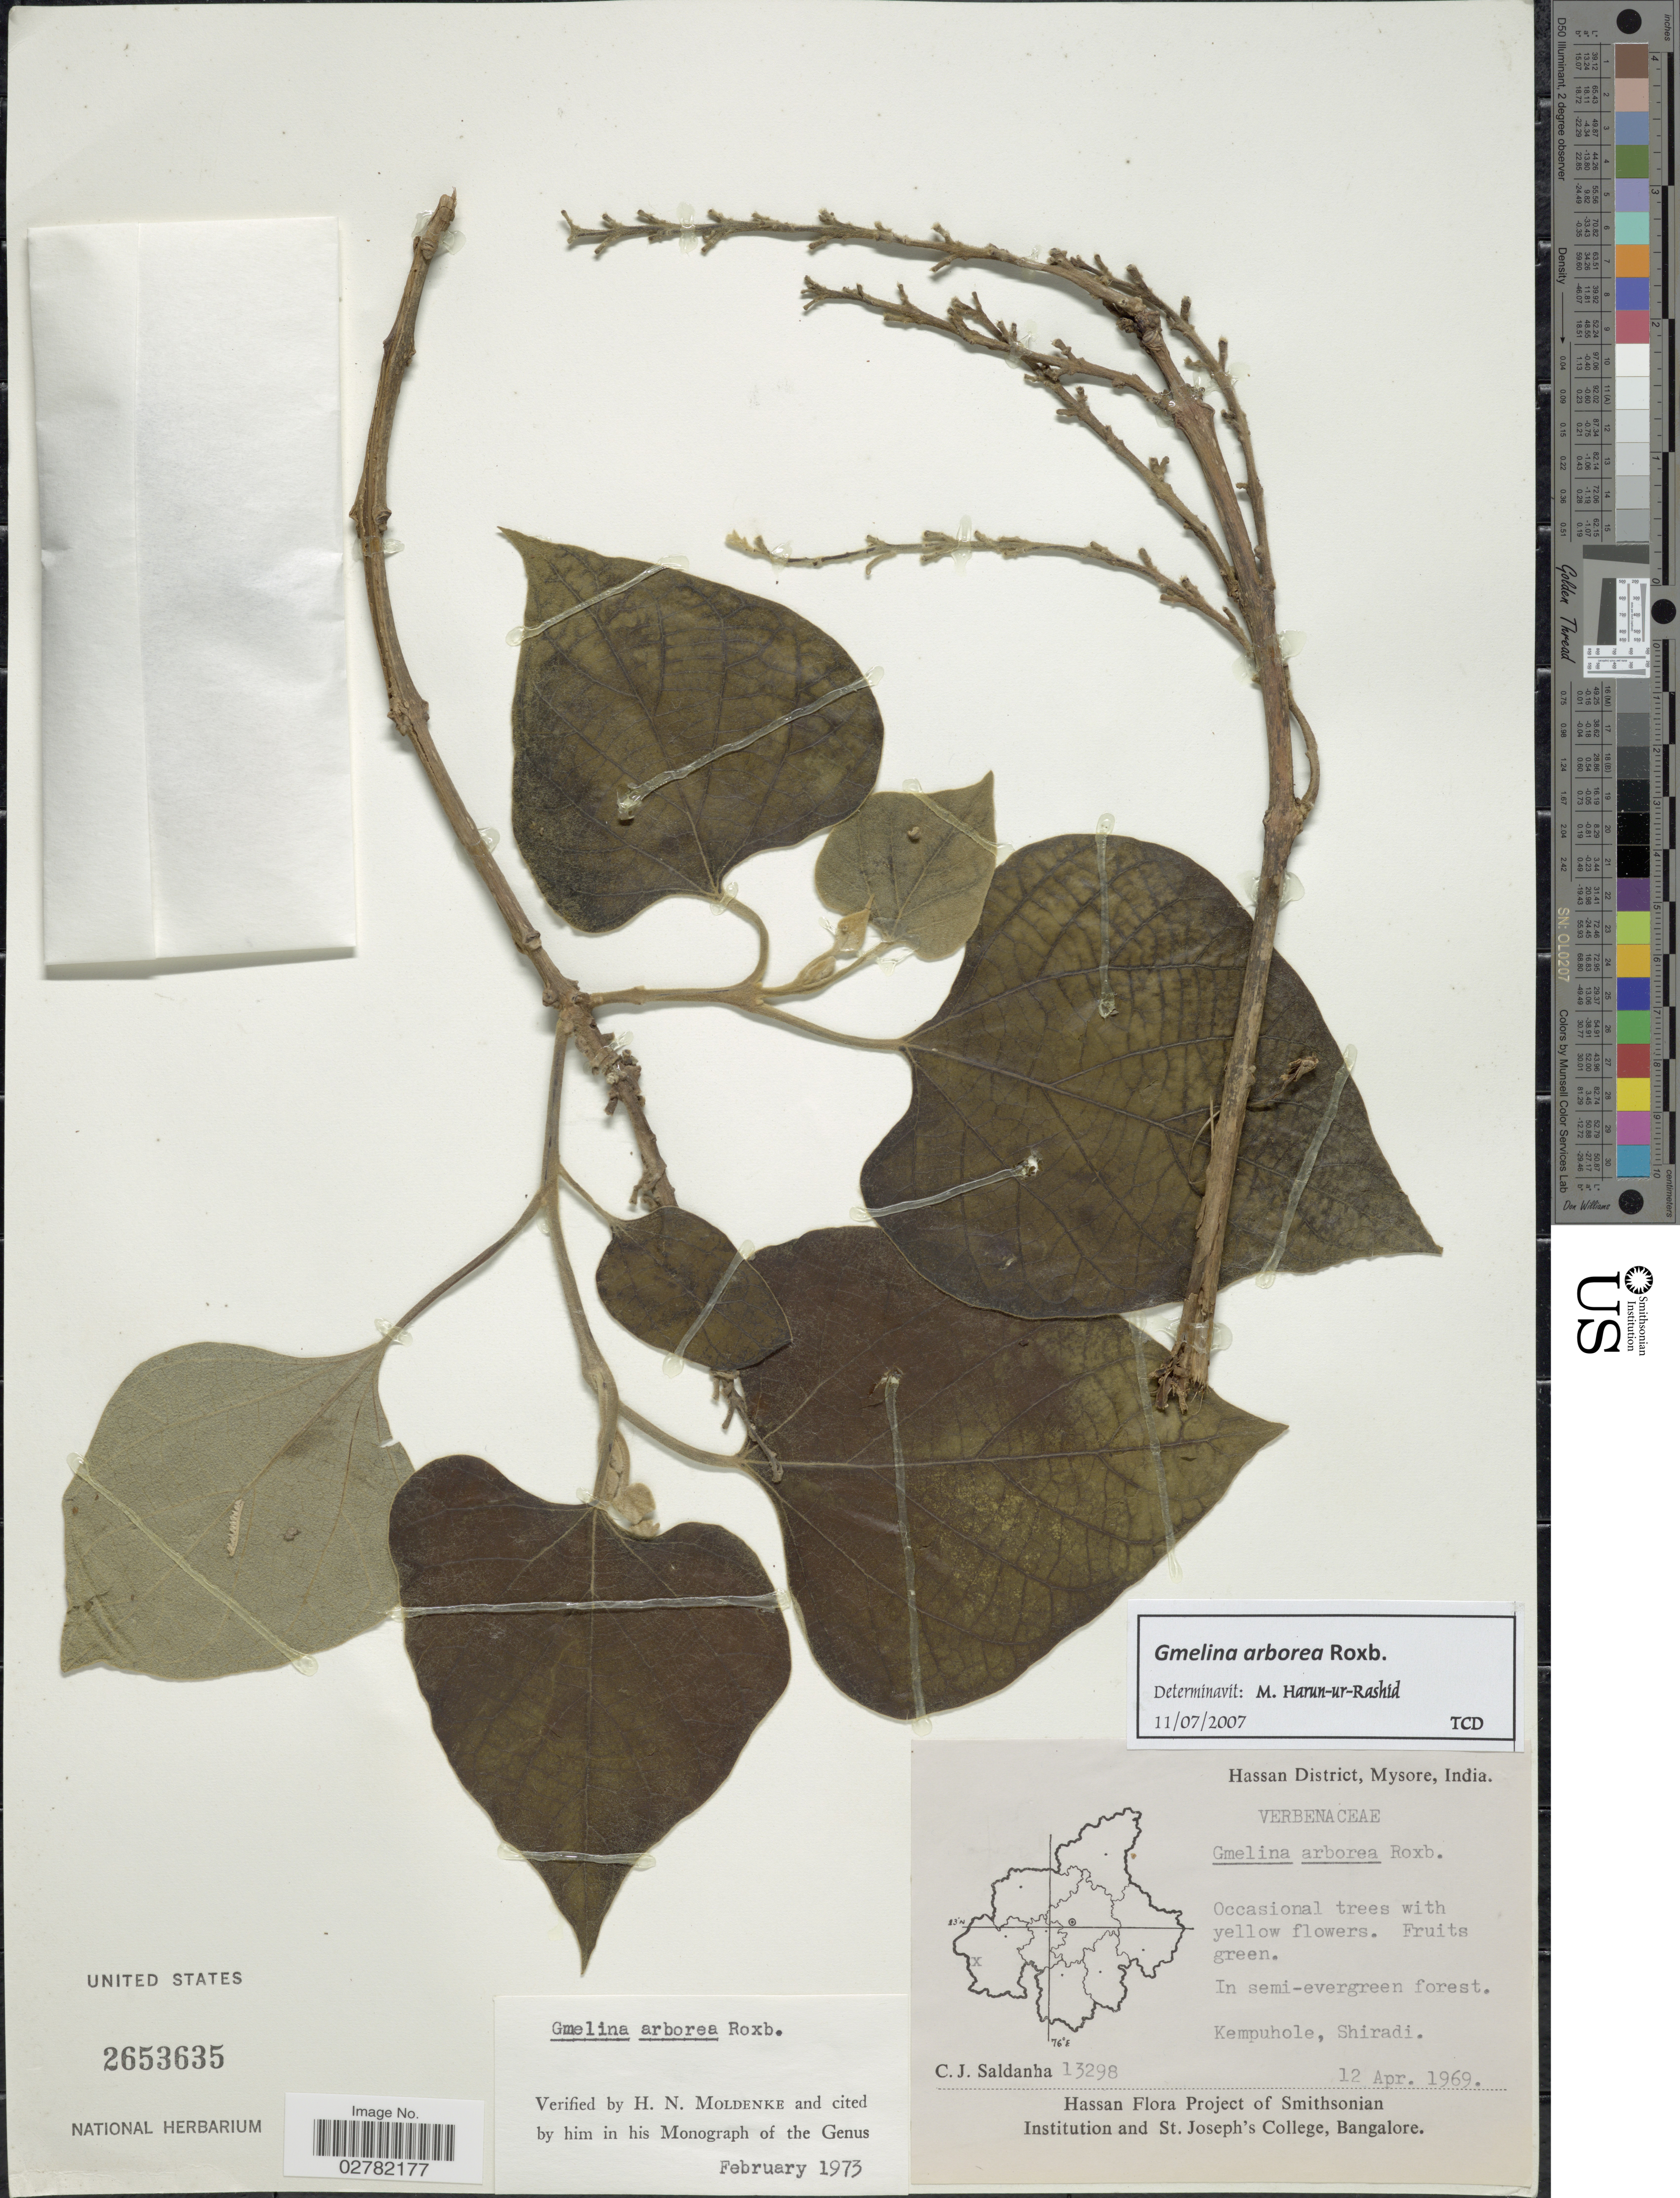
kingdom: Plantae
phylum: Tracheophyta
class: Magnoliopsida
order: Lamiales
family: Lamiaceae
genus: Gmelina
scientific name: Gmelina arborea var. arborea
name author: Roxb. ex Sm.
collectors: C. J. Saldanha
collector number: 13298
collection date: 1969-04-12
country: India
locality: Hassan District, Mysore. Kempuhole, Shiradi.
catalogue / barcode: US 2653635